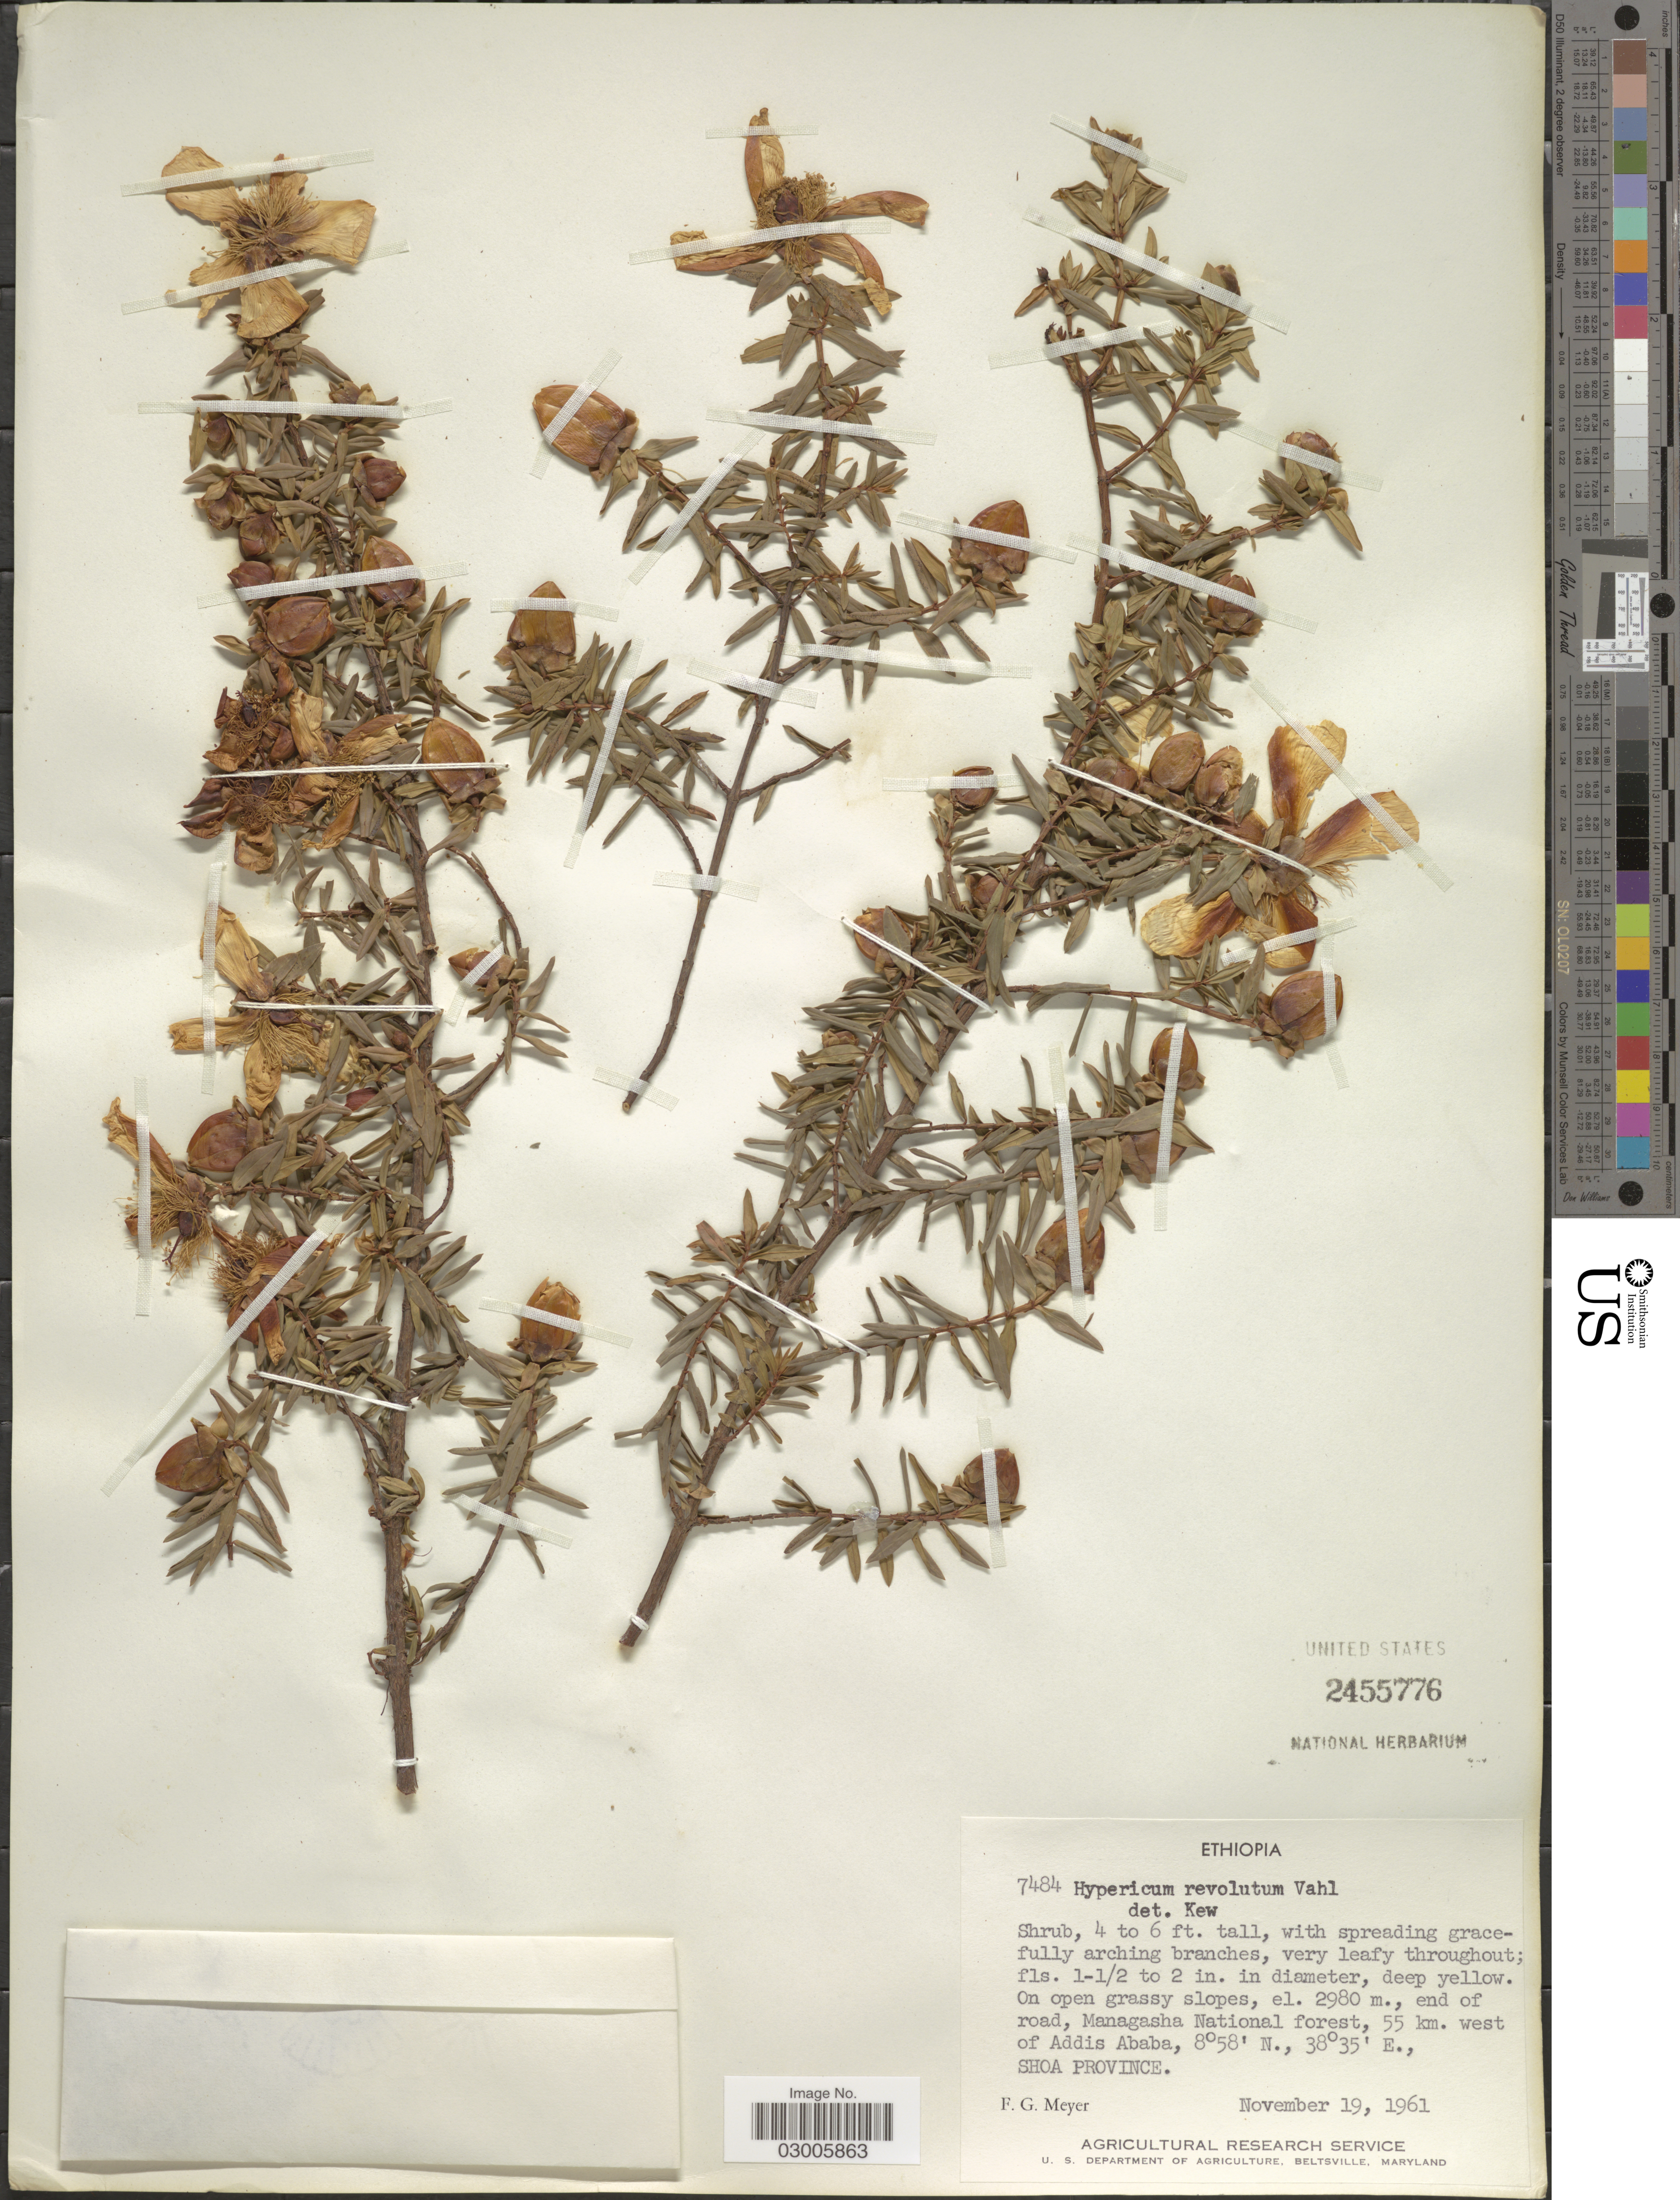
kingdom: Plantae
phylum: Tracheophyta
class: Magnoliopsida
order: Malpighiales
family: Hypericaceae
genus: Hypericum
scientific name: Hypericum revolutum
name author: Vahl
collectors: F. G. Meyer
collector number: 7484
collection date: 1961-11-19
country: Ethiopia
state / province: Addis Ababa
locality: End of road, Managasha National forest, 55 km. west of Addis Ababa. Shoa Province.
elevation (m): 2980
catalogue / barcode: US 2455776